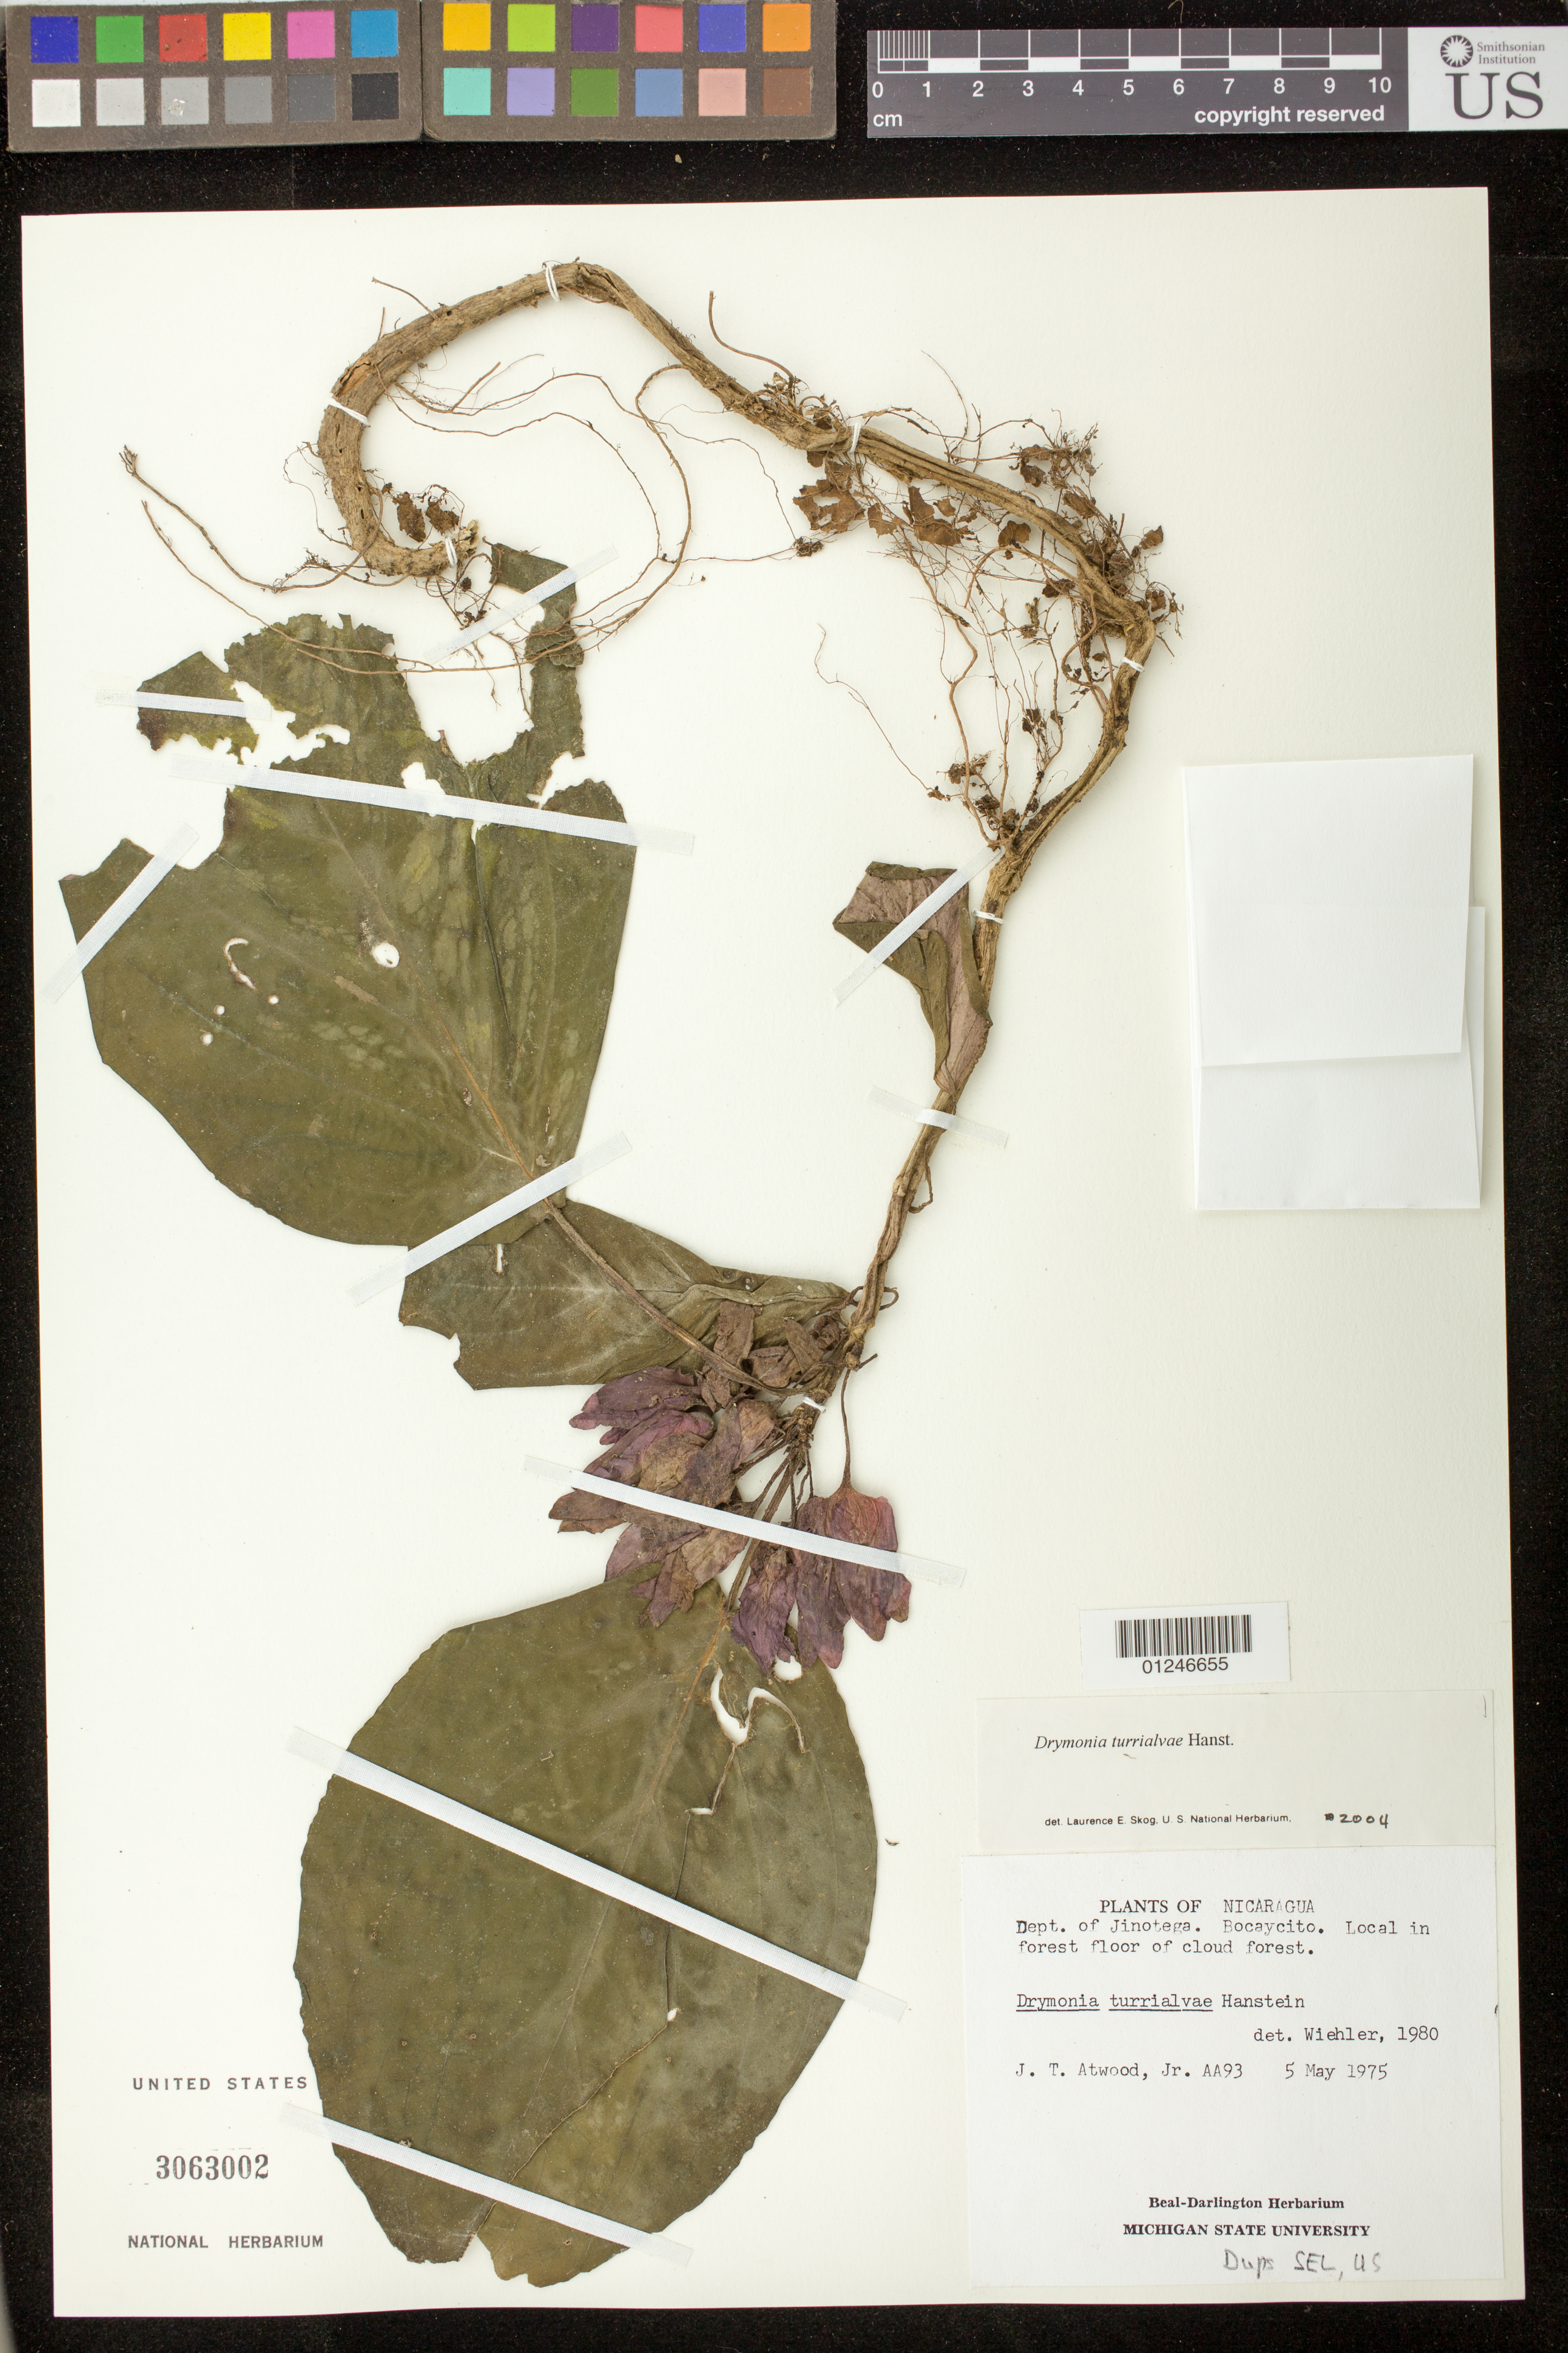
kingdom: Plantae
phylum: Tracheophyta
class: Magnoliopsida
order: Lamiales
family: Gesneriaceae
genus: Drymonia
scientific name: Drymonia turrialvae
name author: Hanst.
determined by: Skog, Laurence E.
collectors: J. T. Atwood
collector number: AA93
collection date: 1975-05-05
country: Nicaragua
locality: Dept of Jinotega. Bocaycito. Local in forest floor of cloud forest.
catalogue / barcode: US 3063002